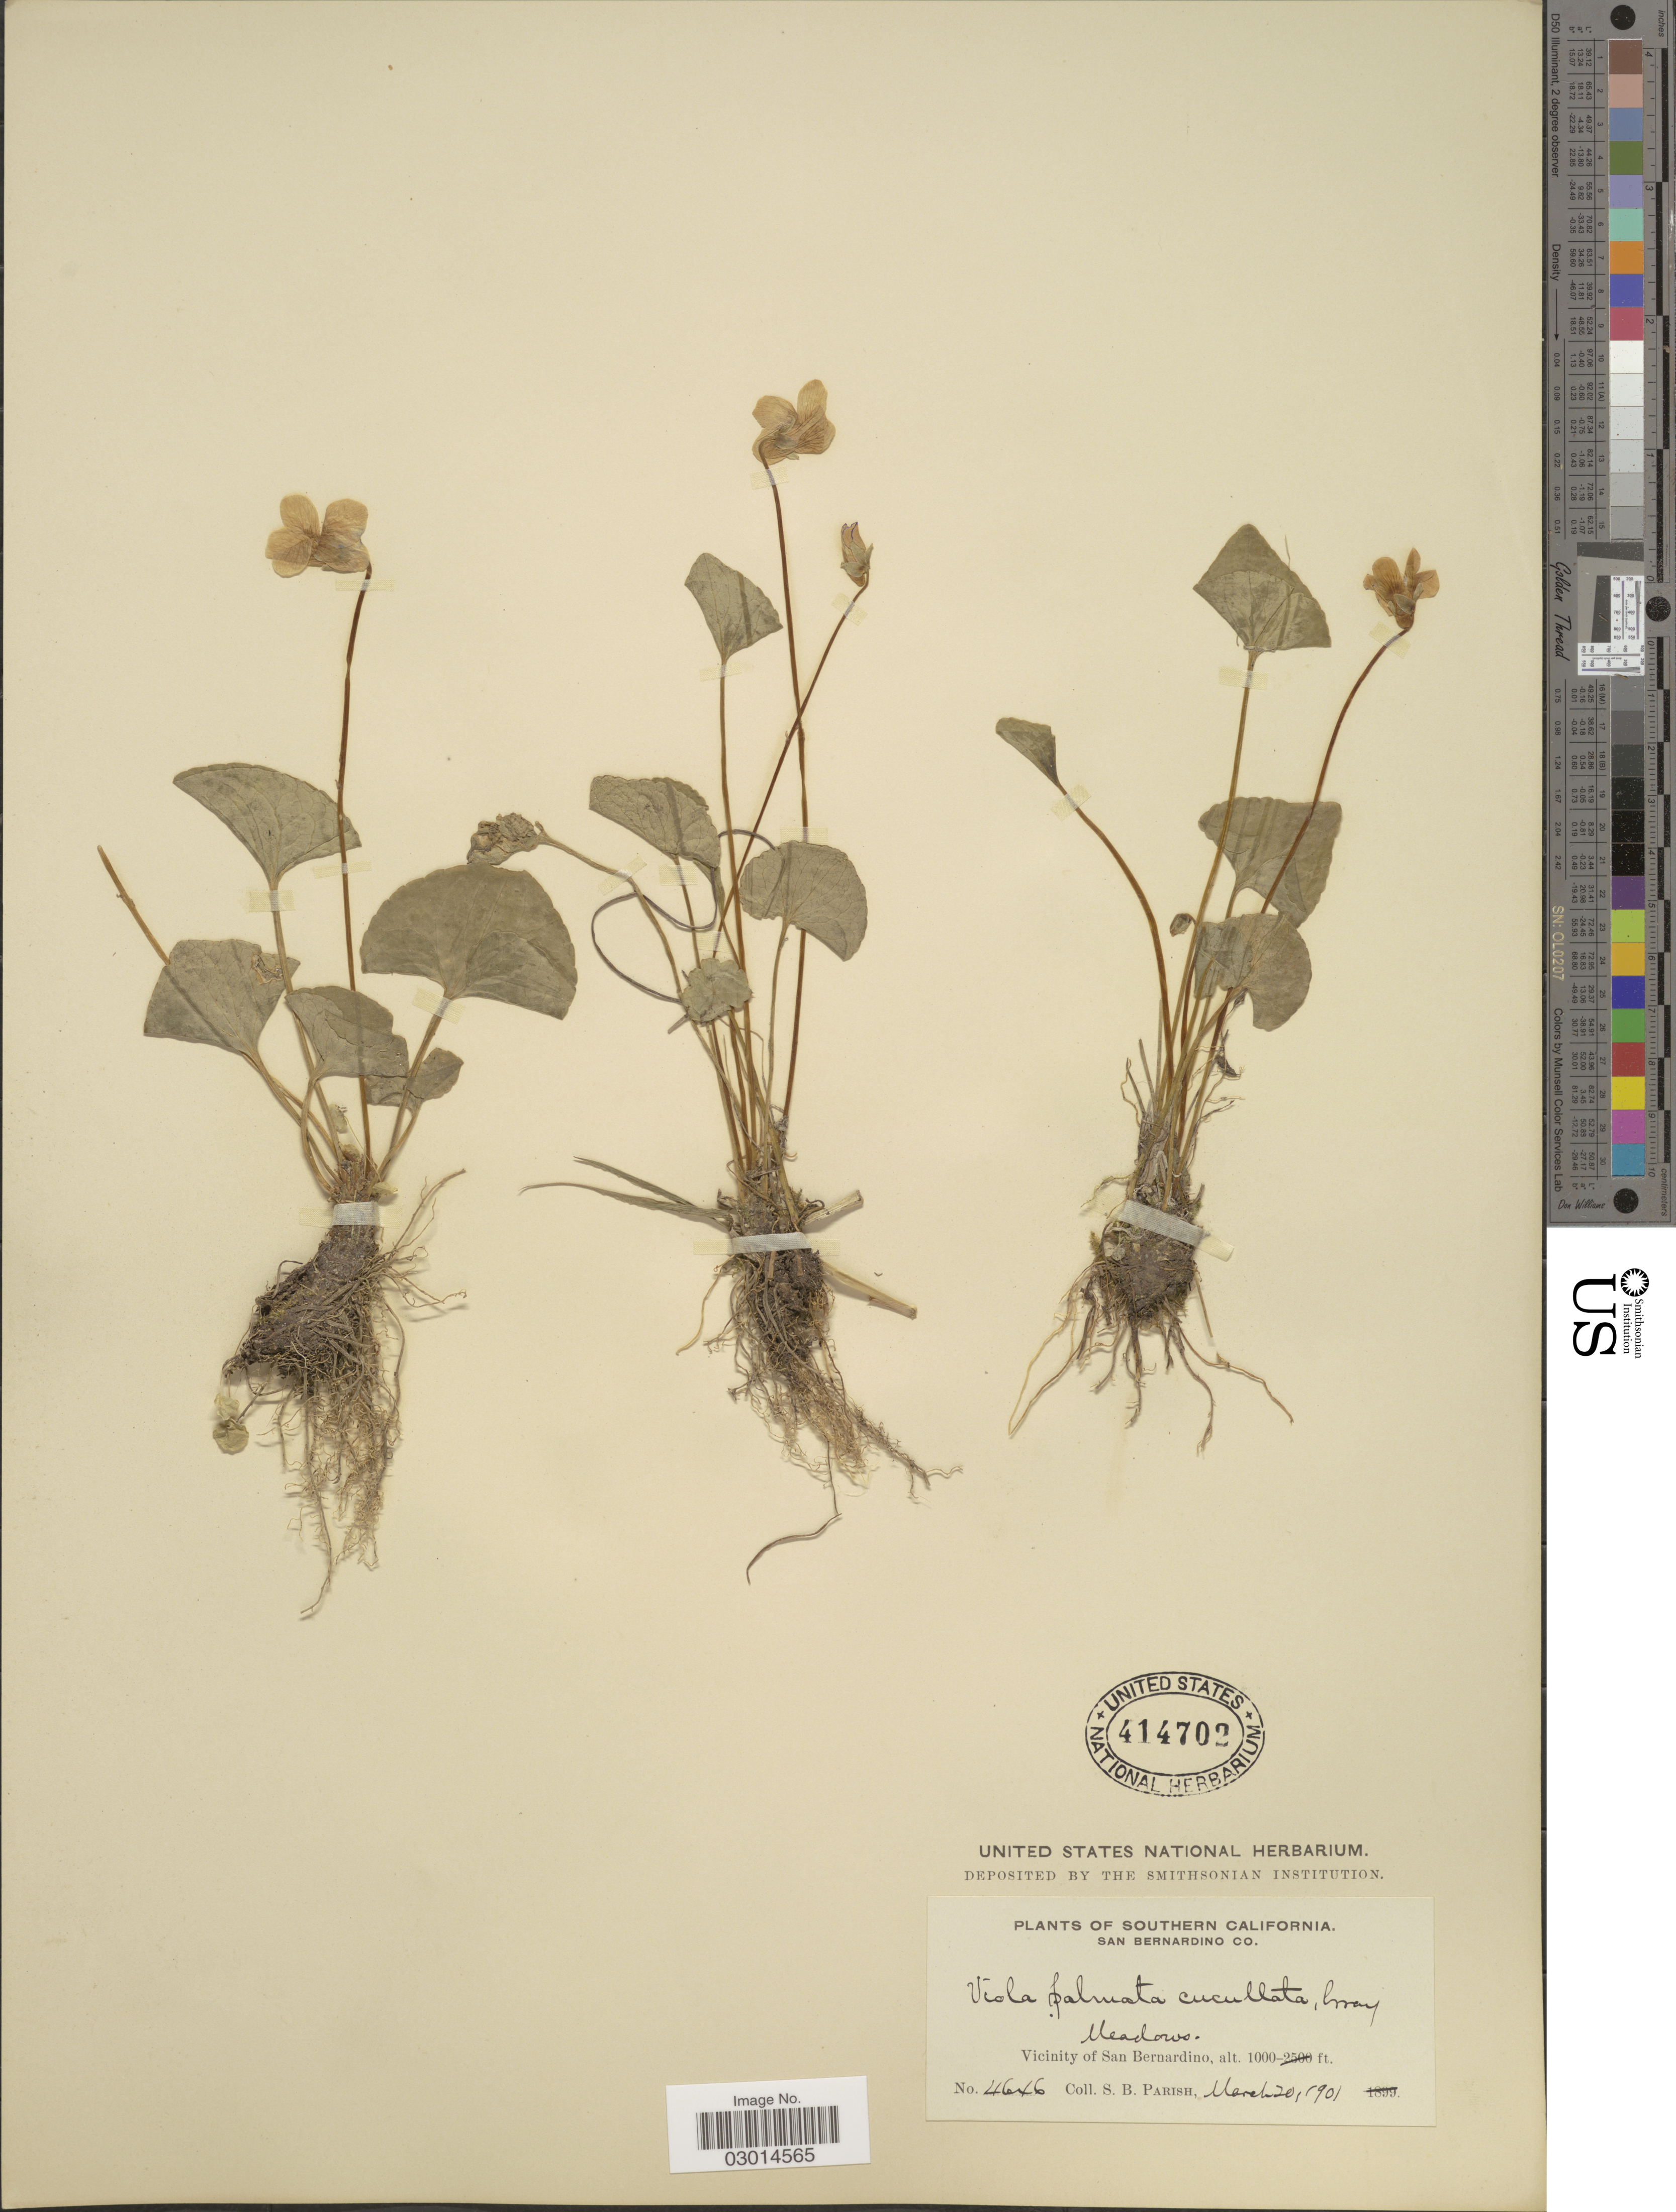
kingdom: Plantae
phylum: Tracheophyta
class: Magnoliopsida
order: Malpighiales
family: Violaceae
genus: Viola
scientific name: Viola cucullata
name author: Aiton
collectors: S. B. Parish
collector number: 4646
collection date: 1901-03-20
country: United States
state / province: California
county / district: San Bernardino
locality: Southern California, San Bernardino Co. Meadows, Vicinity of San Bernardino.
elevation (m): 305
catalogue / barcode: US 414702